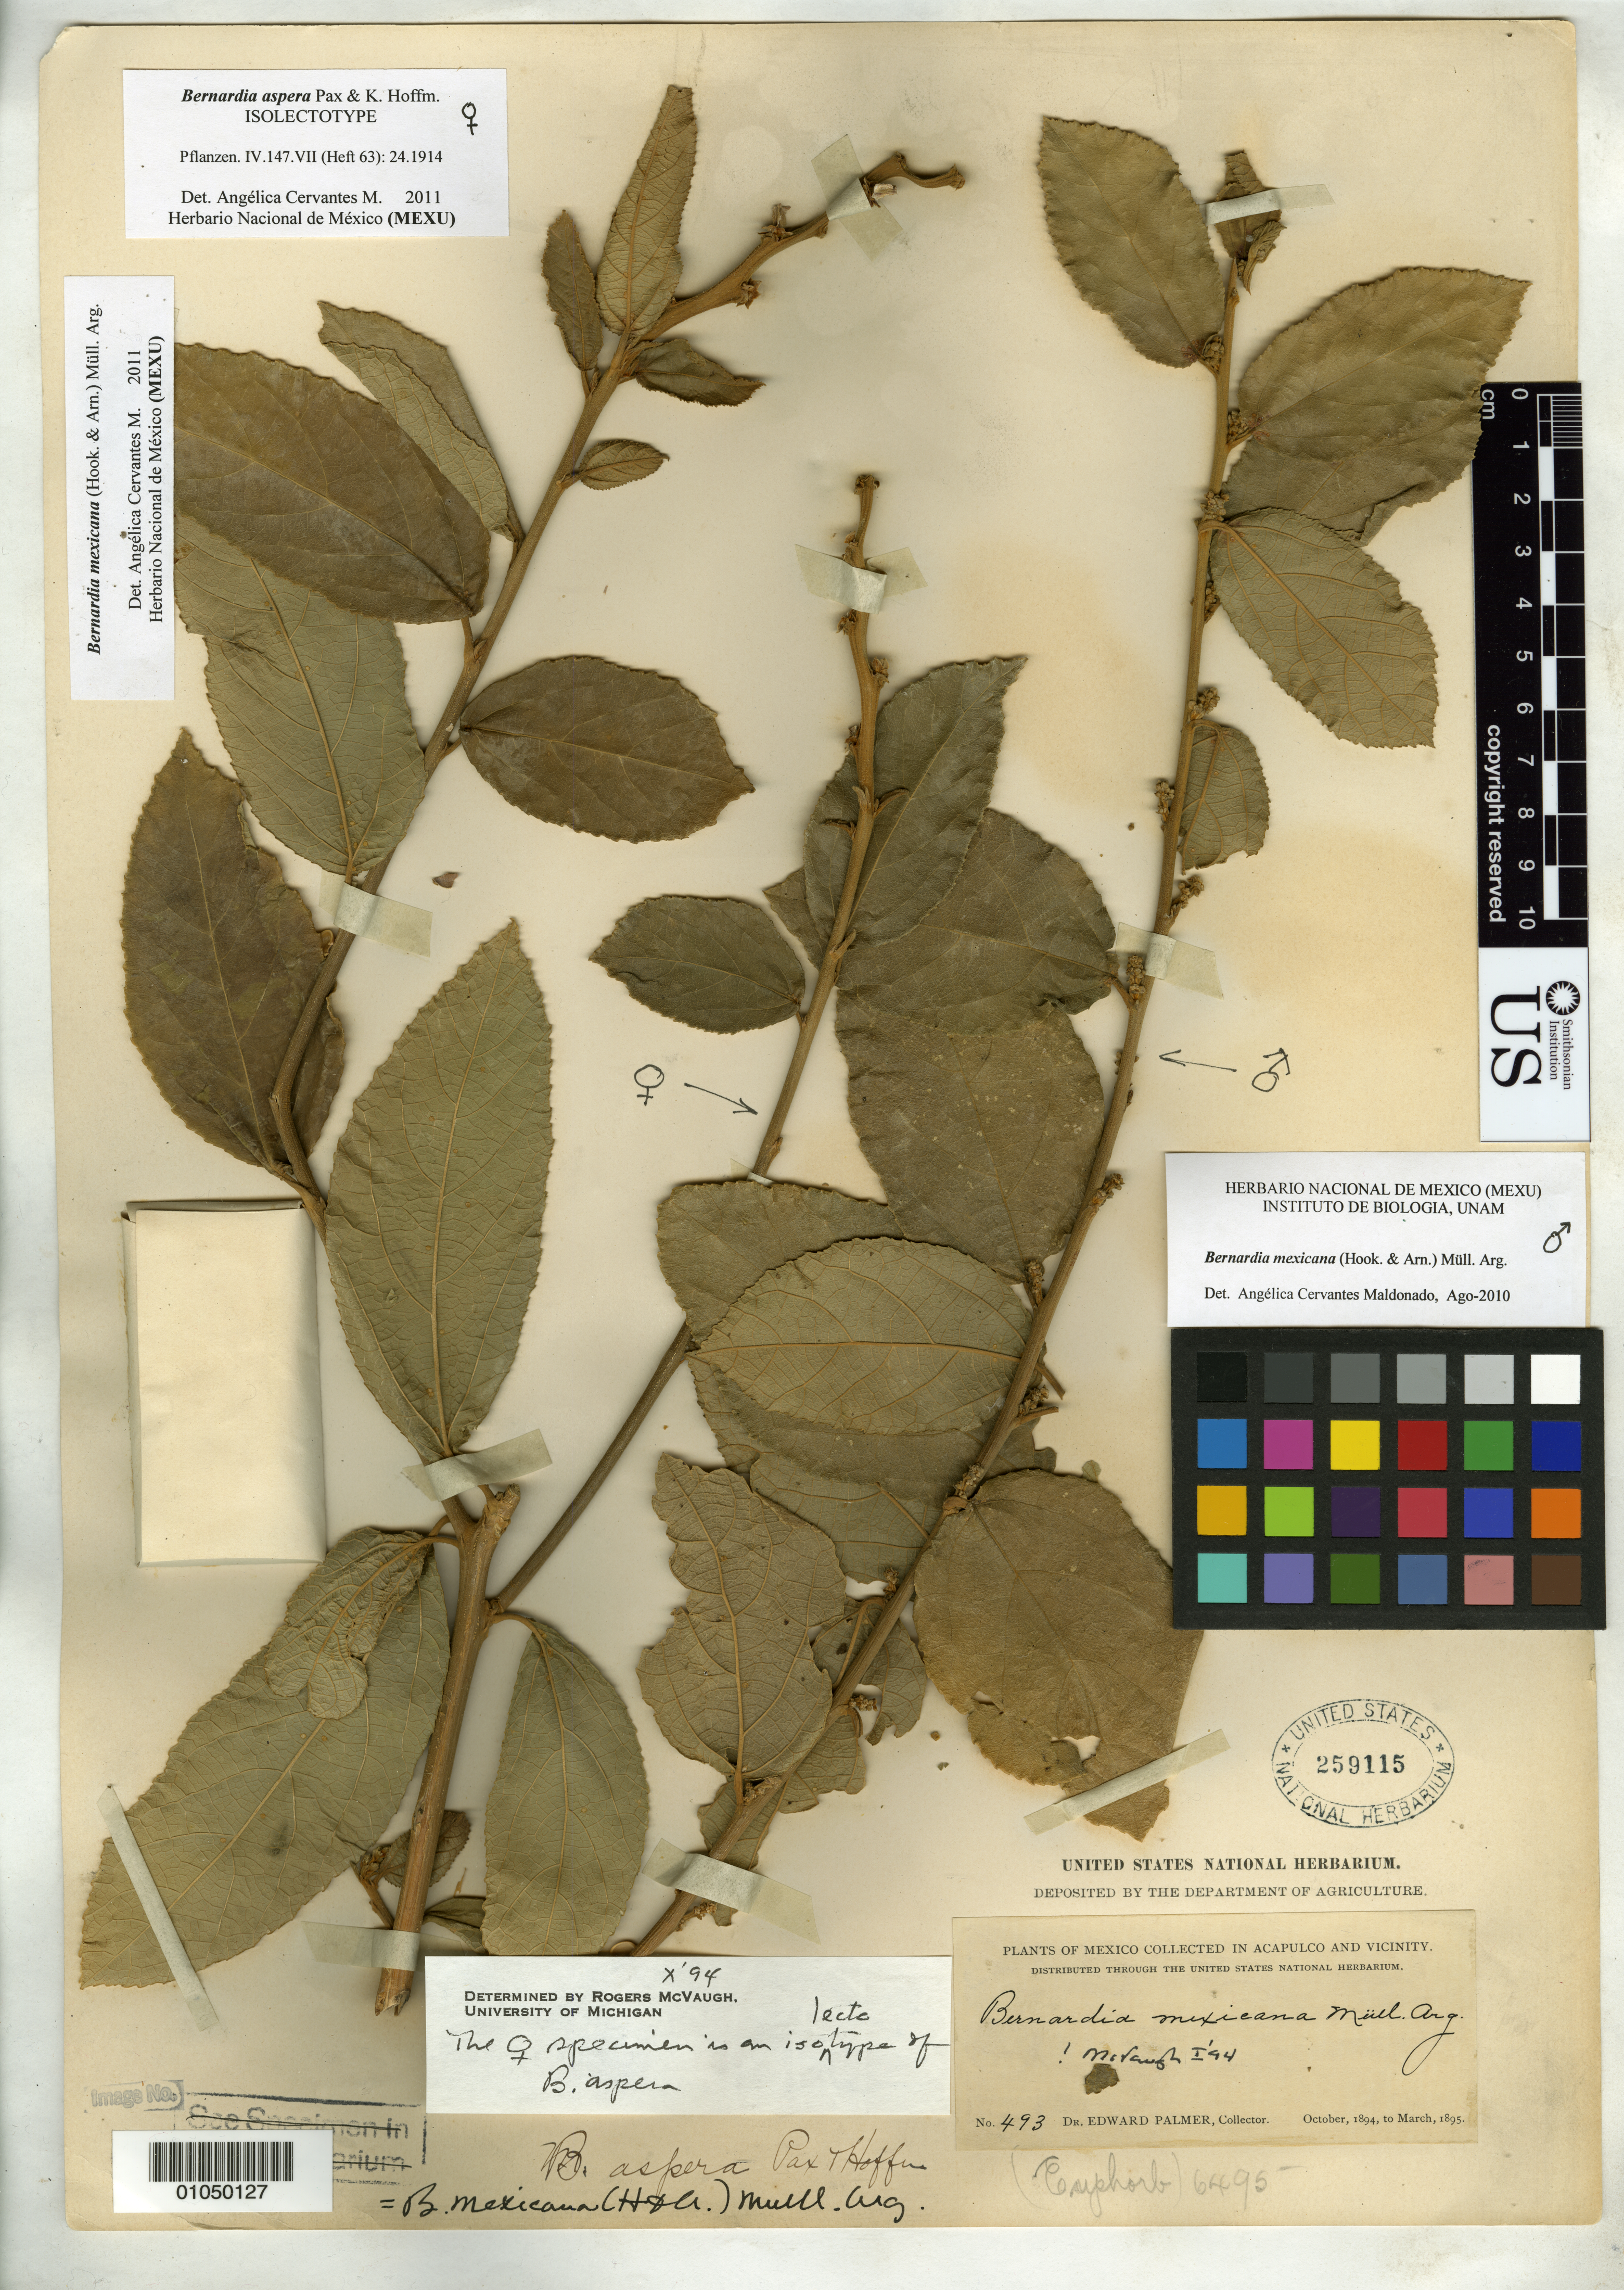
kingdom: Plantae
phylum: Tracheophyta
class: Magnoliopsida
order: Malpighiales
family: Euphorbiaceae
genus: Bernardia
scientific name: Bernardia aspera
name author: Pax & K. Hoffm. in Engl.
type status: Type Collection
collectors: E. Palmer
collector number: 493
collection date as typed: Oct 1894 to -- Mar 1895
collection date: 1894-10/1895-03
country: Mexico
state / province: Guerrero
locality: Acapulco and vicinity.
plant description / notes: Sheet mounted with both male & female specimens. Annotated by R. McVaugh (1994) "the [female] specimen is an isolectotype of B. aspera". Also annotated as isolectotype by A. Cervantes M. (2011); lectotypification ined.?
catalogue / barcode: US 259115